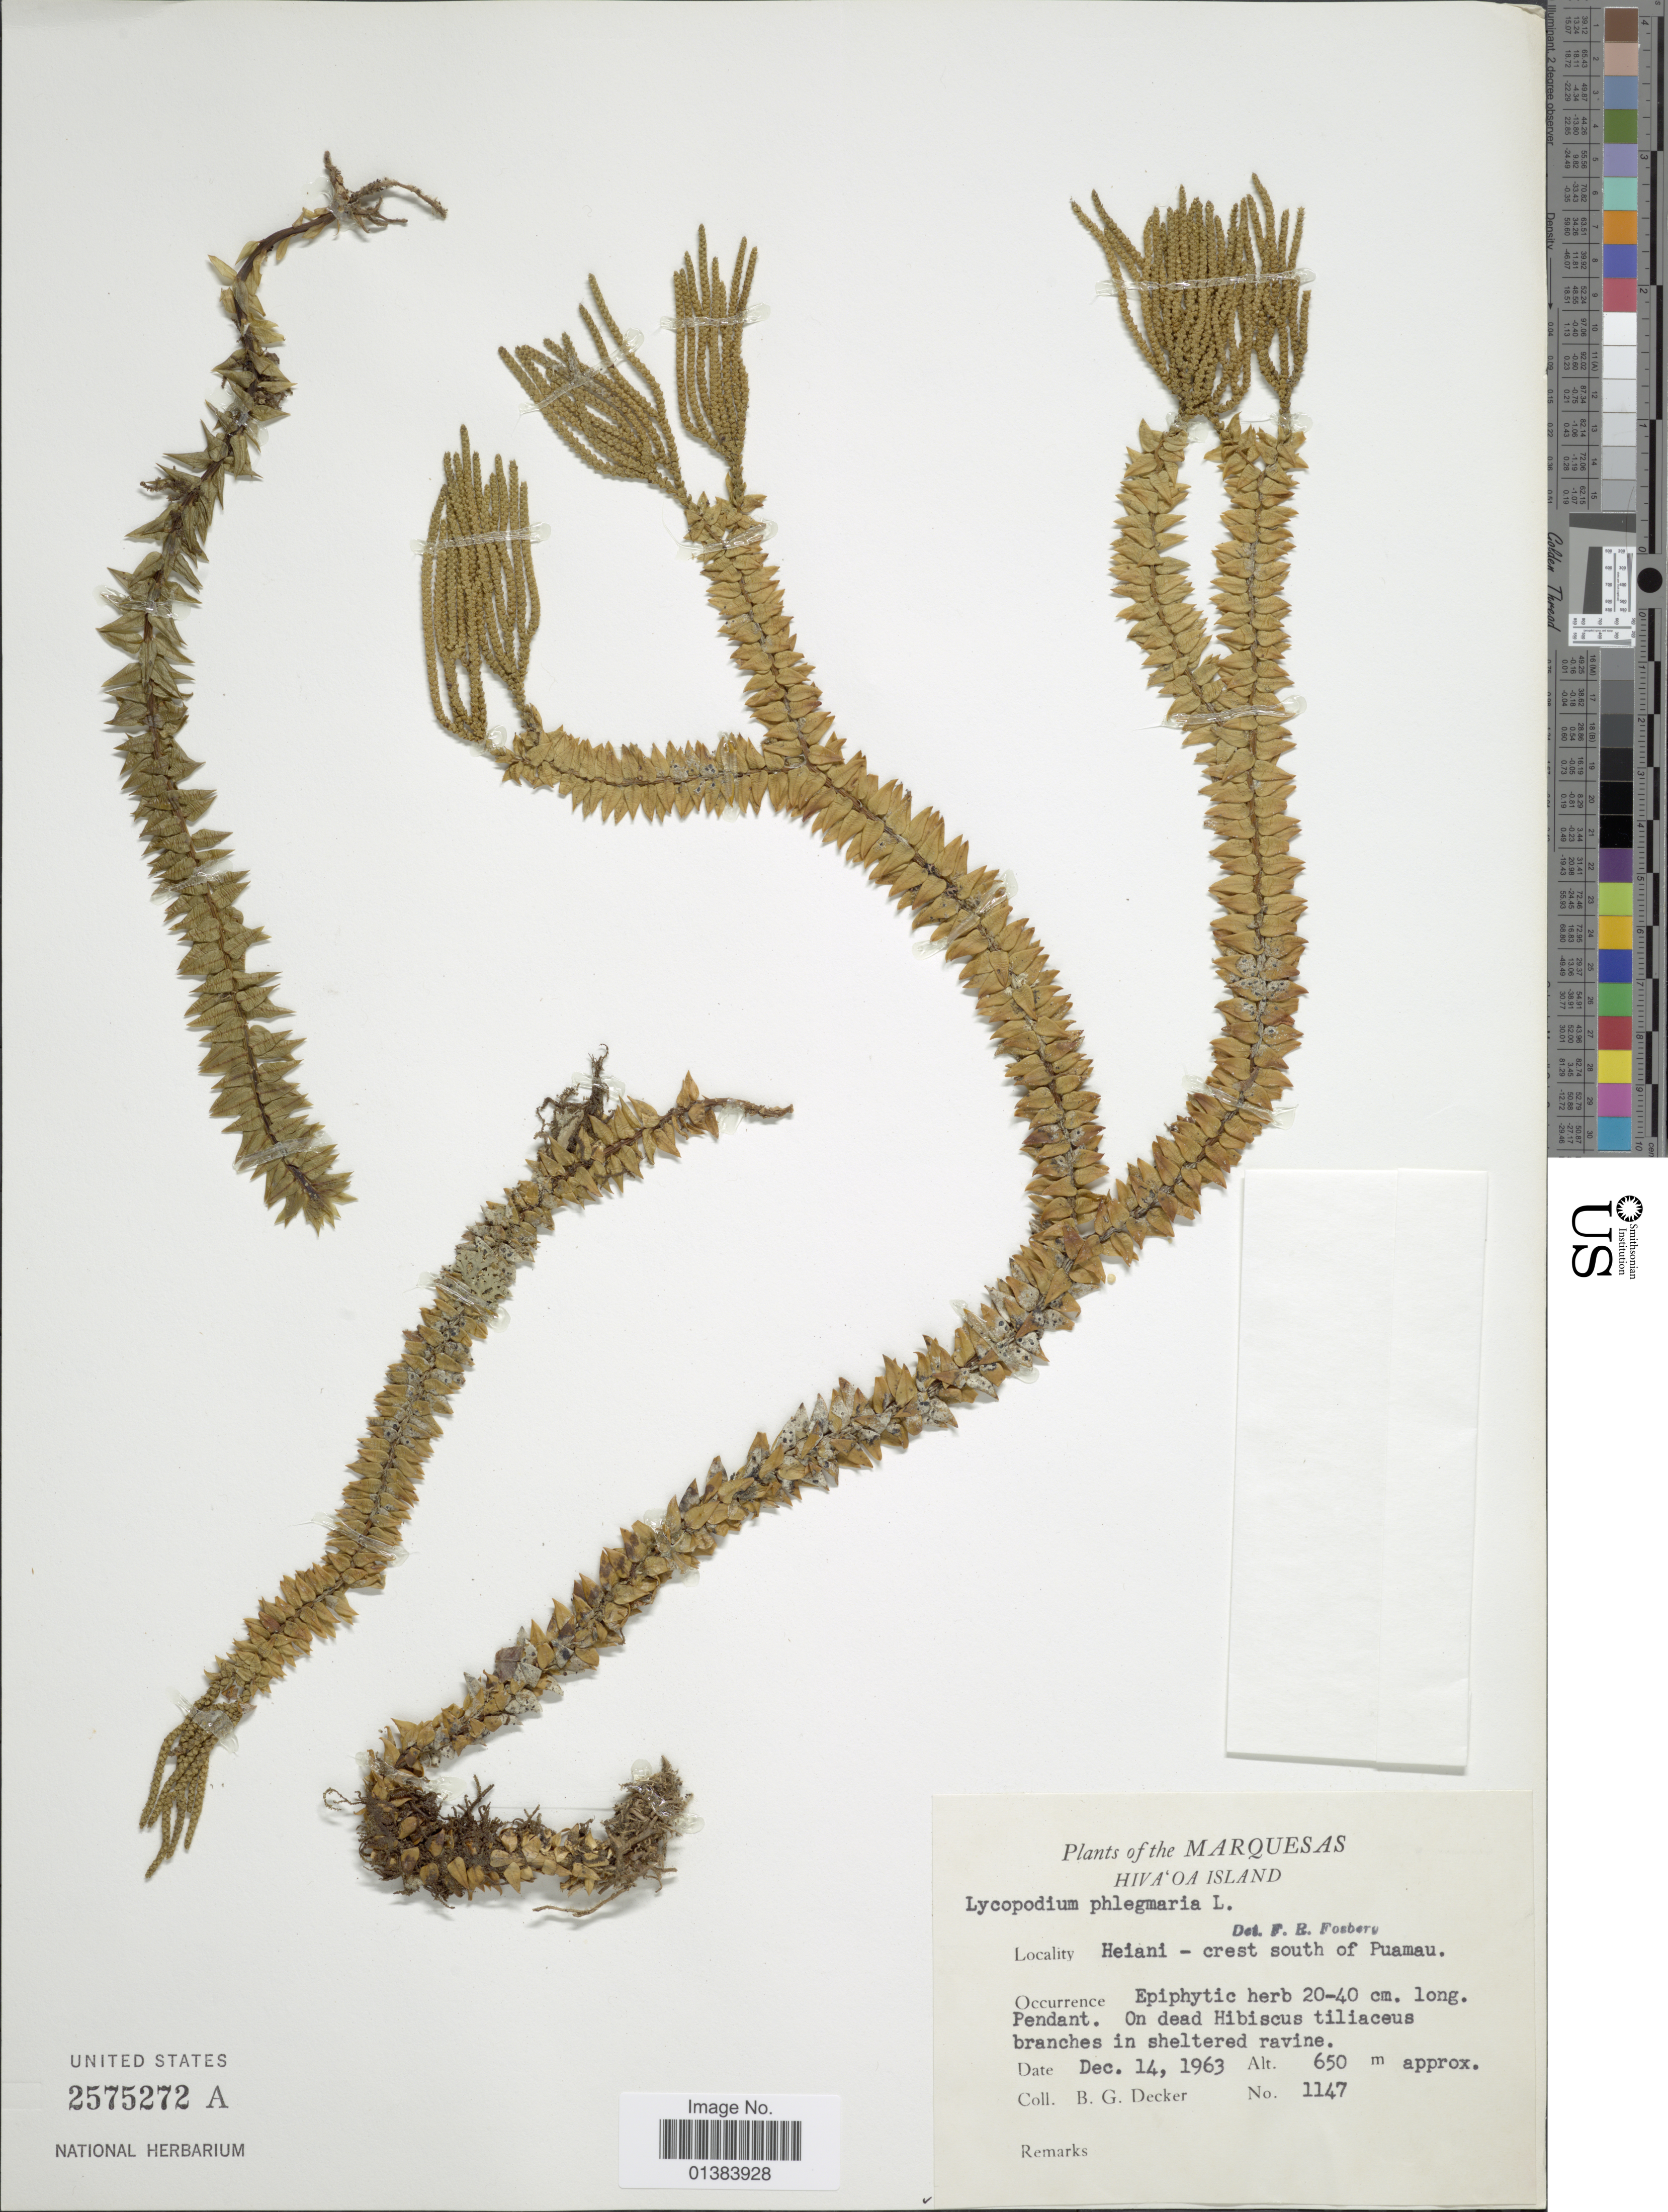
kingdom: Plantae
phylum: Tracheophyta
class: Lycopodiopsida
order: Lycopodiales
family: Lycopodiaceae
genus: Phlegmariurus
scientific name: Phlegmariurus australis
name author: (Willd.) A. R. Field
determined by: Wagner, W. L., (BOT), Smithsonian Institution - National Museum of Natural History (UNITED STATES)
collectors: B. G. Decker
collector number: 1147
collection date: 1963-12-14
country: French Polynesia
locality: Marquesas, Hiva' Oa Island, Heiani - crest south of Puamau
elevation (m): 650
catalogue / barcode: US 2575272A